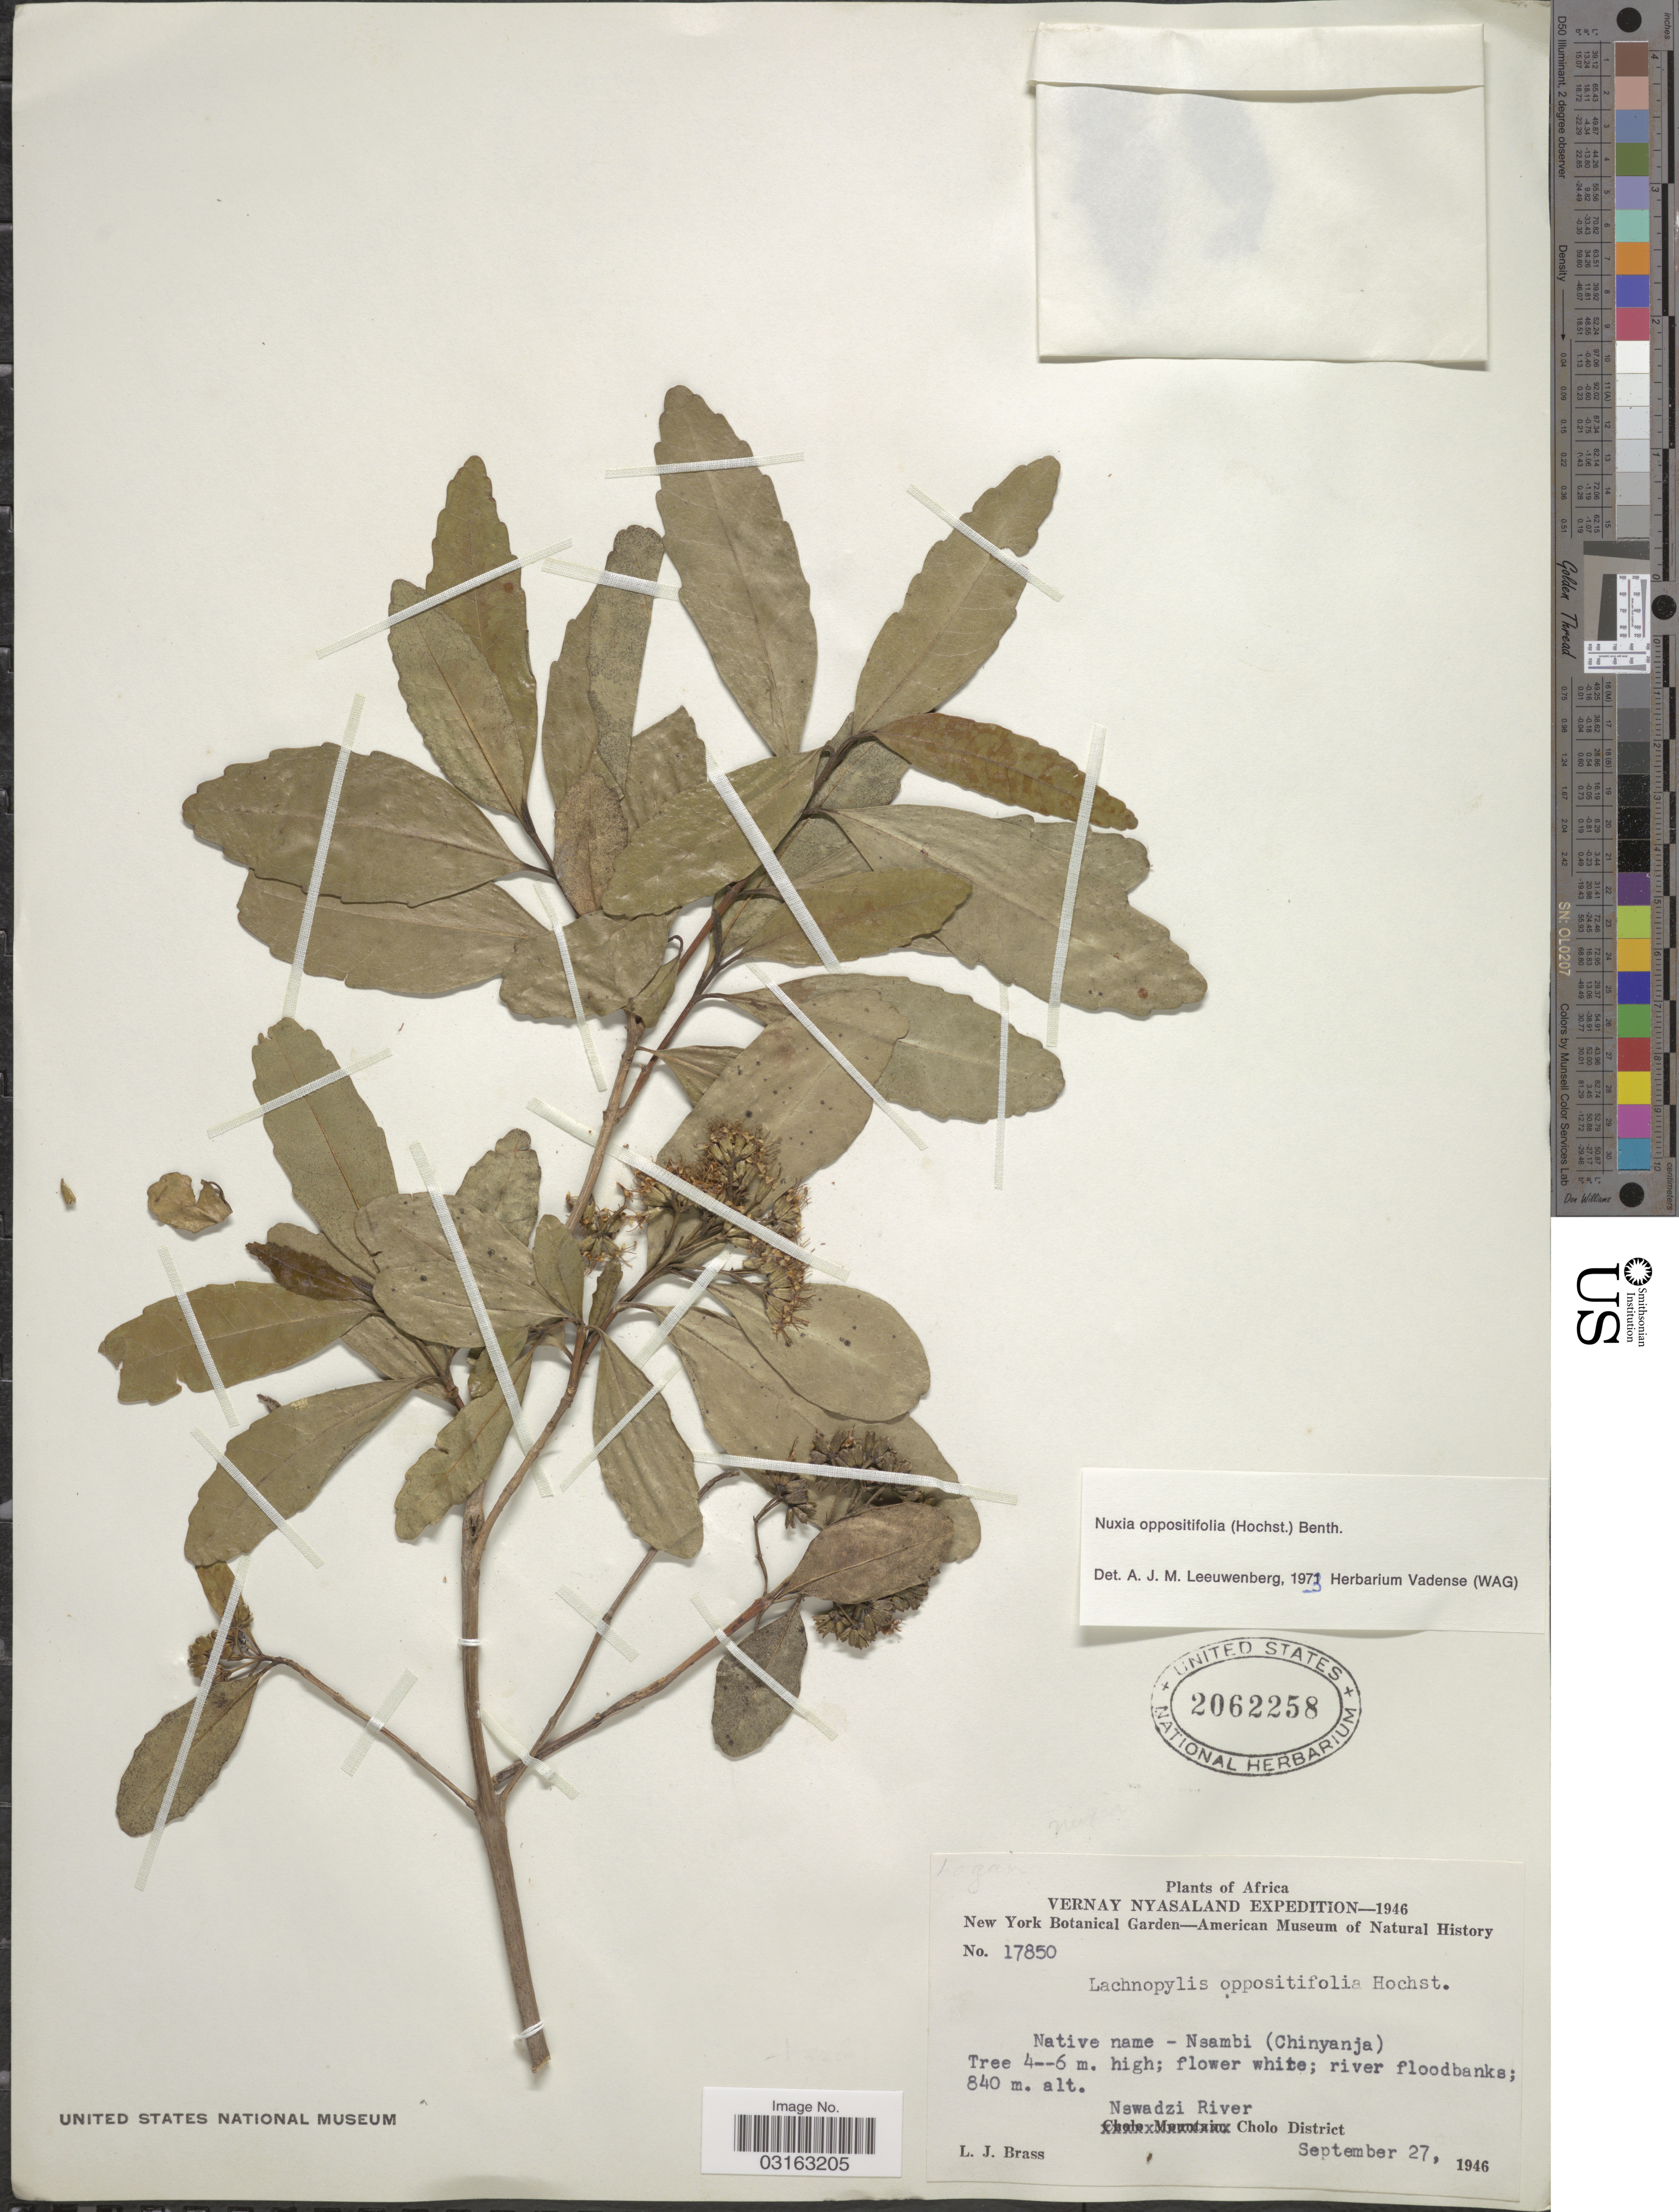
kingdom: Plantae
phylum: Tracheophyta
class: Magnoliopsida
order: Lamiales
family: Stilbaceae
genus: Nuxia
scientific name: Nuxia oppositifolia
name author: (Hochst.) Benth.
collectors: L. J. Brass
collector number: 17850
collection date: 1946-09-27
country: Malawi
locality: Africa. Nswadzi River. Cholo District.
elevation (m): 840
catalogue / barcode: US 2062258